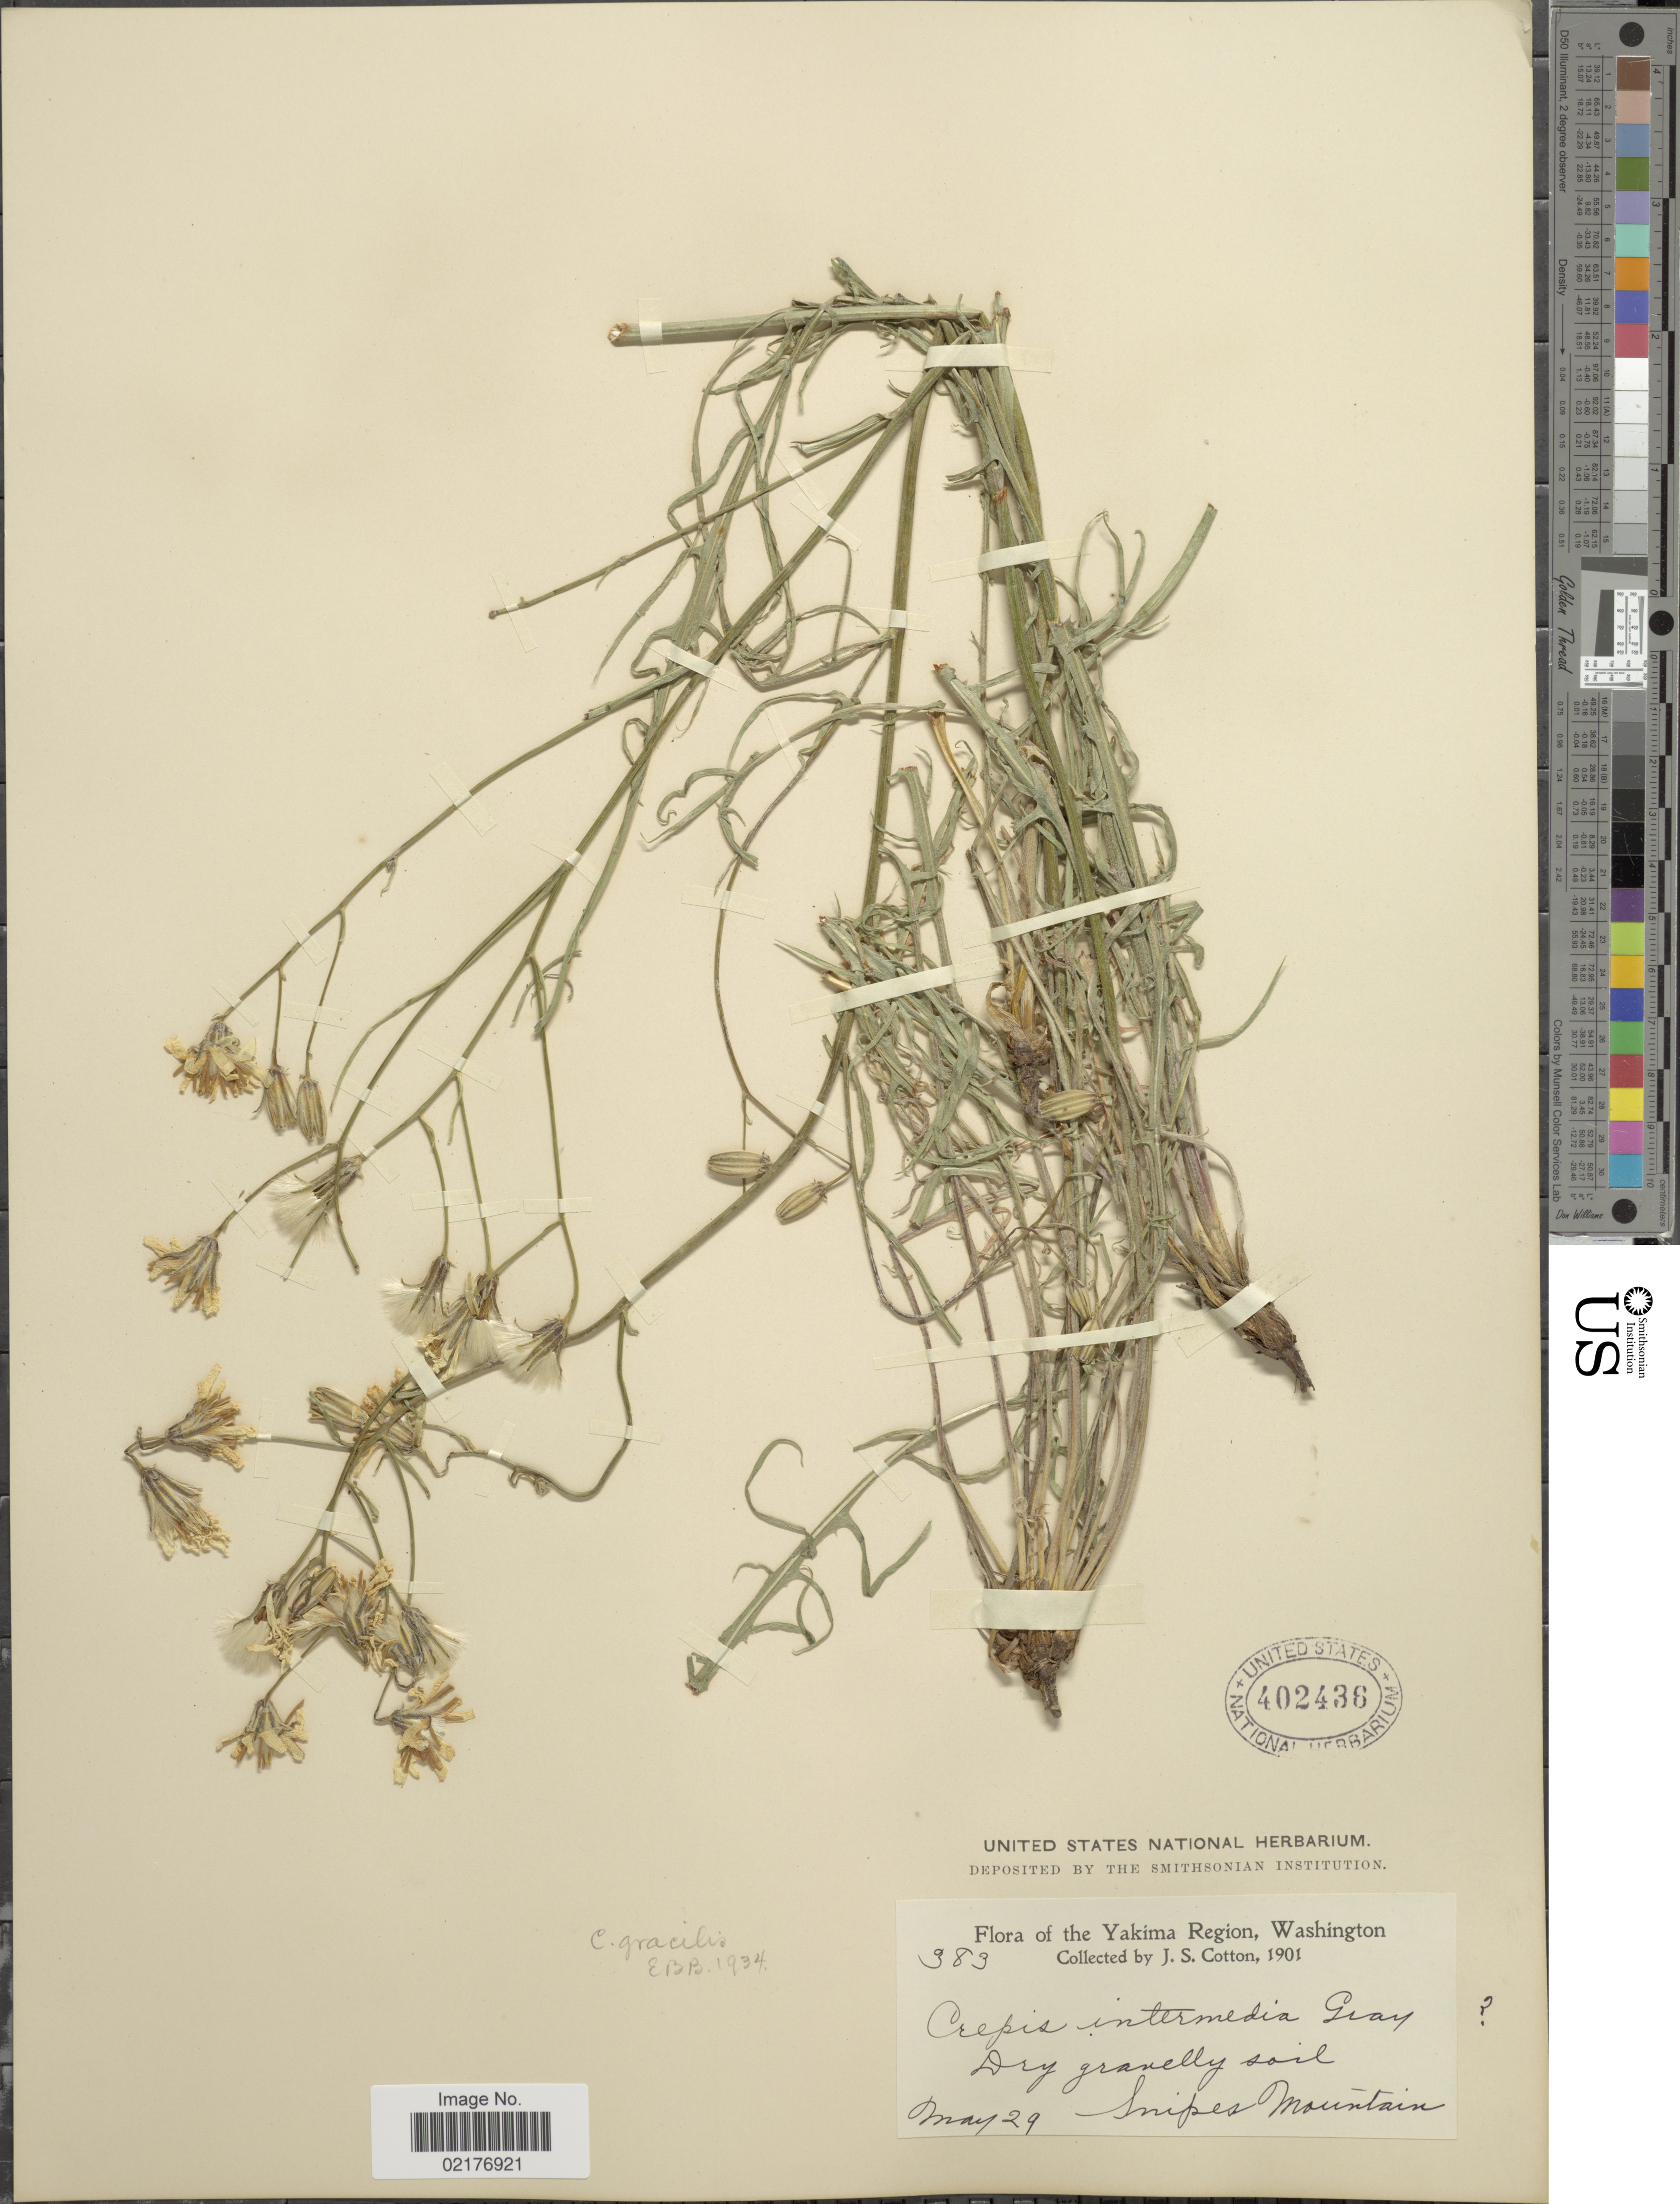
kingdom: Plantae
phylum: Tracheophyta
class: Magnoliopsida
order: Asterales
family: Asteraceae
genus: Crepis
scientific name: Crepis atribarba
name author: A. Heller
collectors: J. S. Cotton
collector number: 383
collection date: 1901-05-29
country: United States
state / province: Washington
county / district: Yakima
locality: The Yakima Region, Washington, Snipes Mountain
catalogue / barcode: US 402436